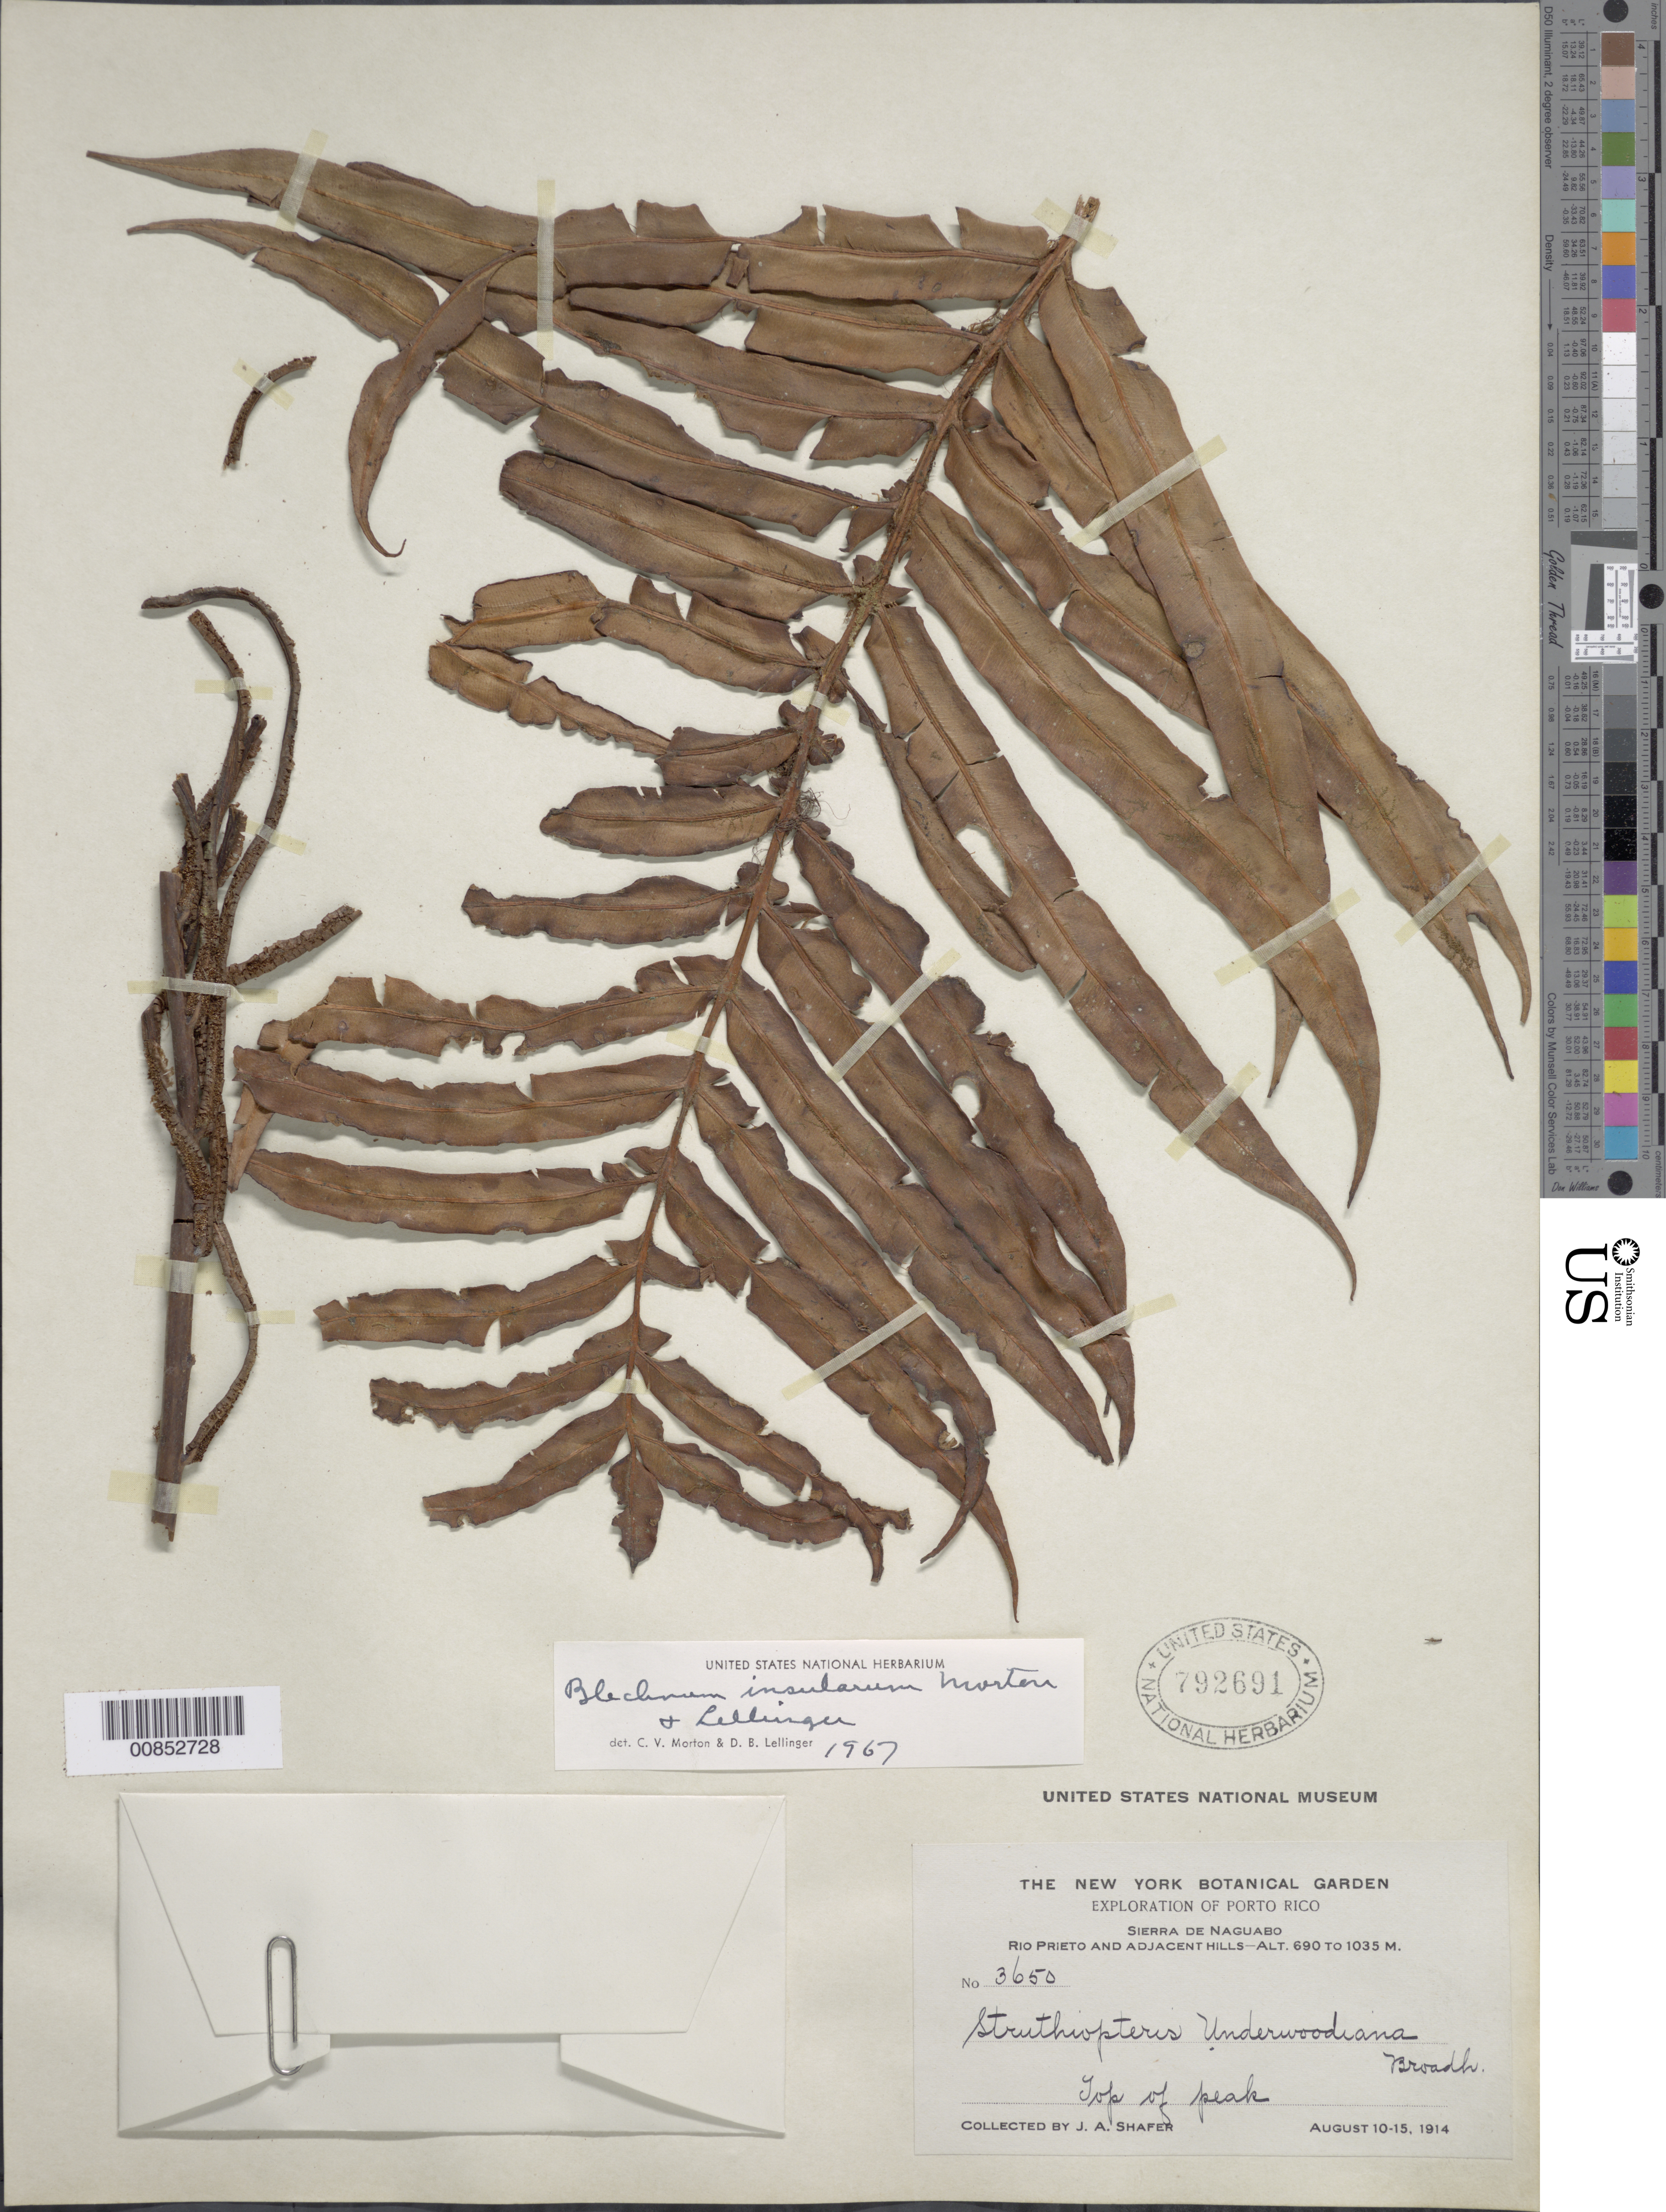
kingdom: Plantae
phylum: Tracheophyta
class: Polypodiopsida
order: Polypodiales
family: Blechnaceae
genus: Blechnum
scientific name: Blechnum insularum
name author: C.V. Morton & Lellinger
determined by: Morton, C. V.; Lellinger, D. B.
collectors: J. A. Shafer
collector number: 3650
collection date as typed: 10 Aug 1914 to 15 Aug 1914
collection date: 1914-08-10/1914-08-15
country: Puerto Rico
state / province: Naguabo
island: Puerto Rico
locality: Soerra de Naguabo, Río Prieto and adjacent hills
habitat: Top of peak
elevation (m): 690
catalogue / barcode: US 792691